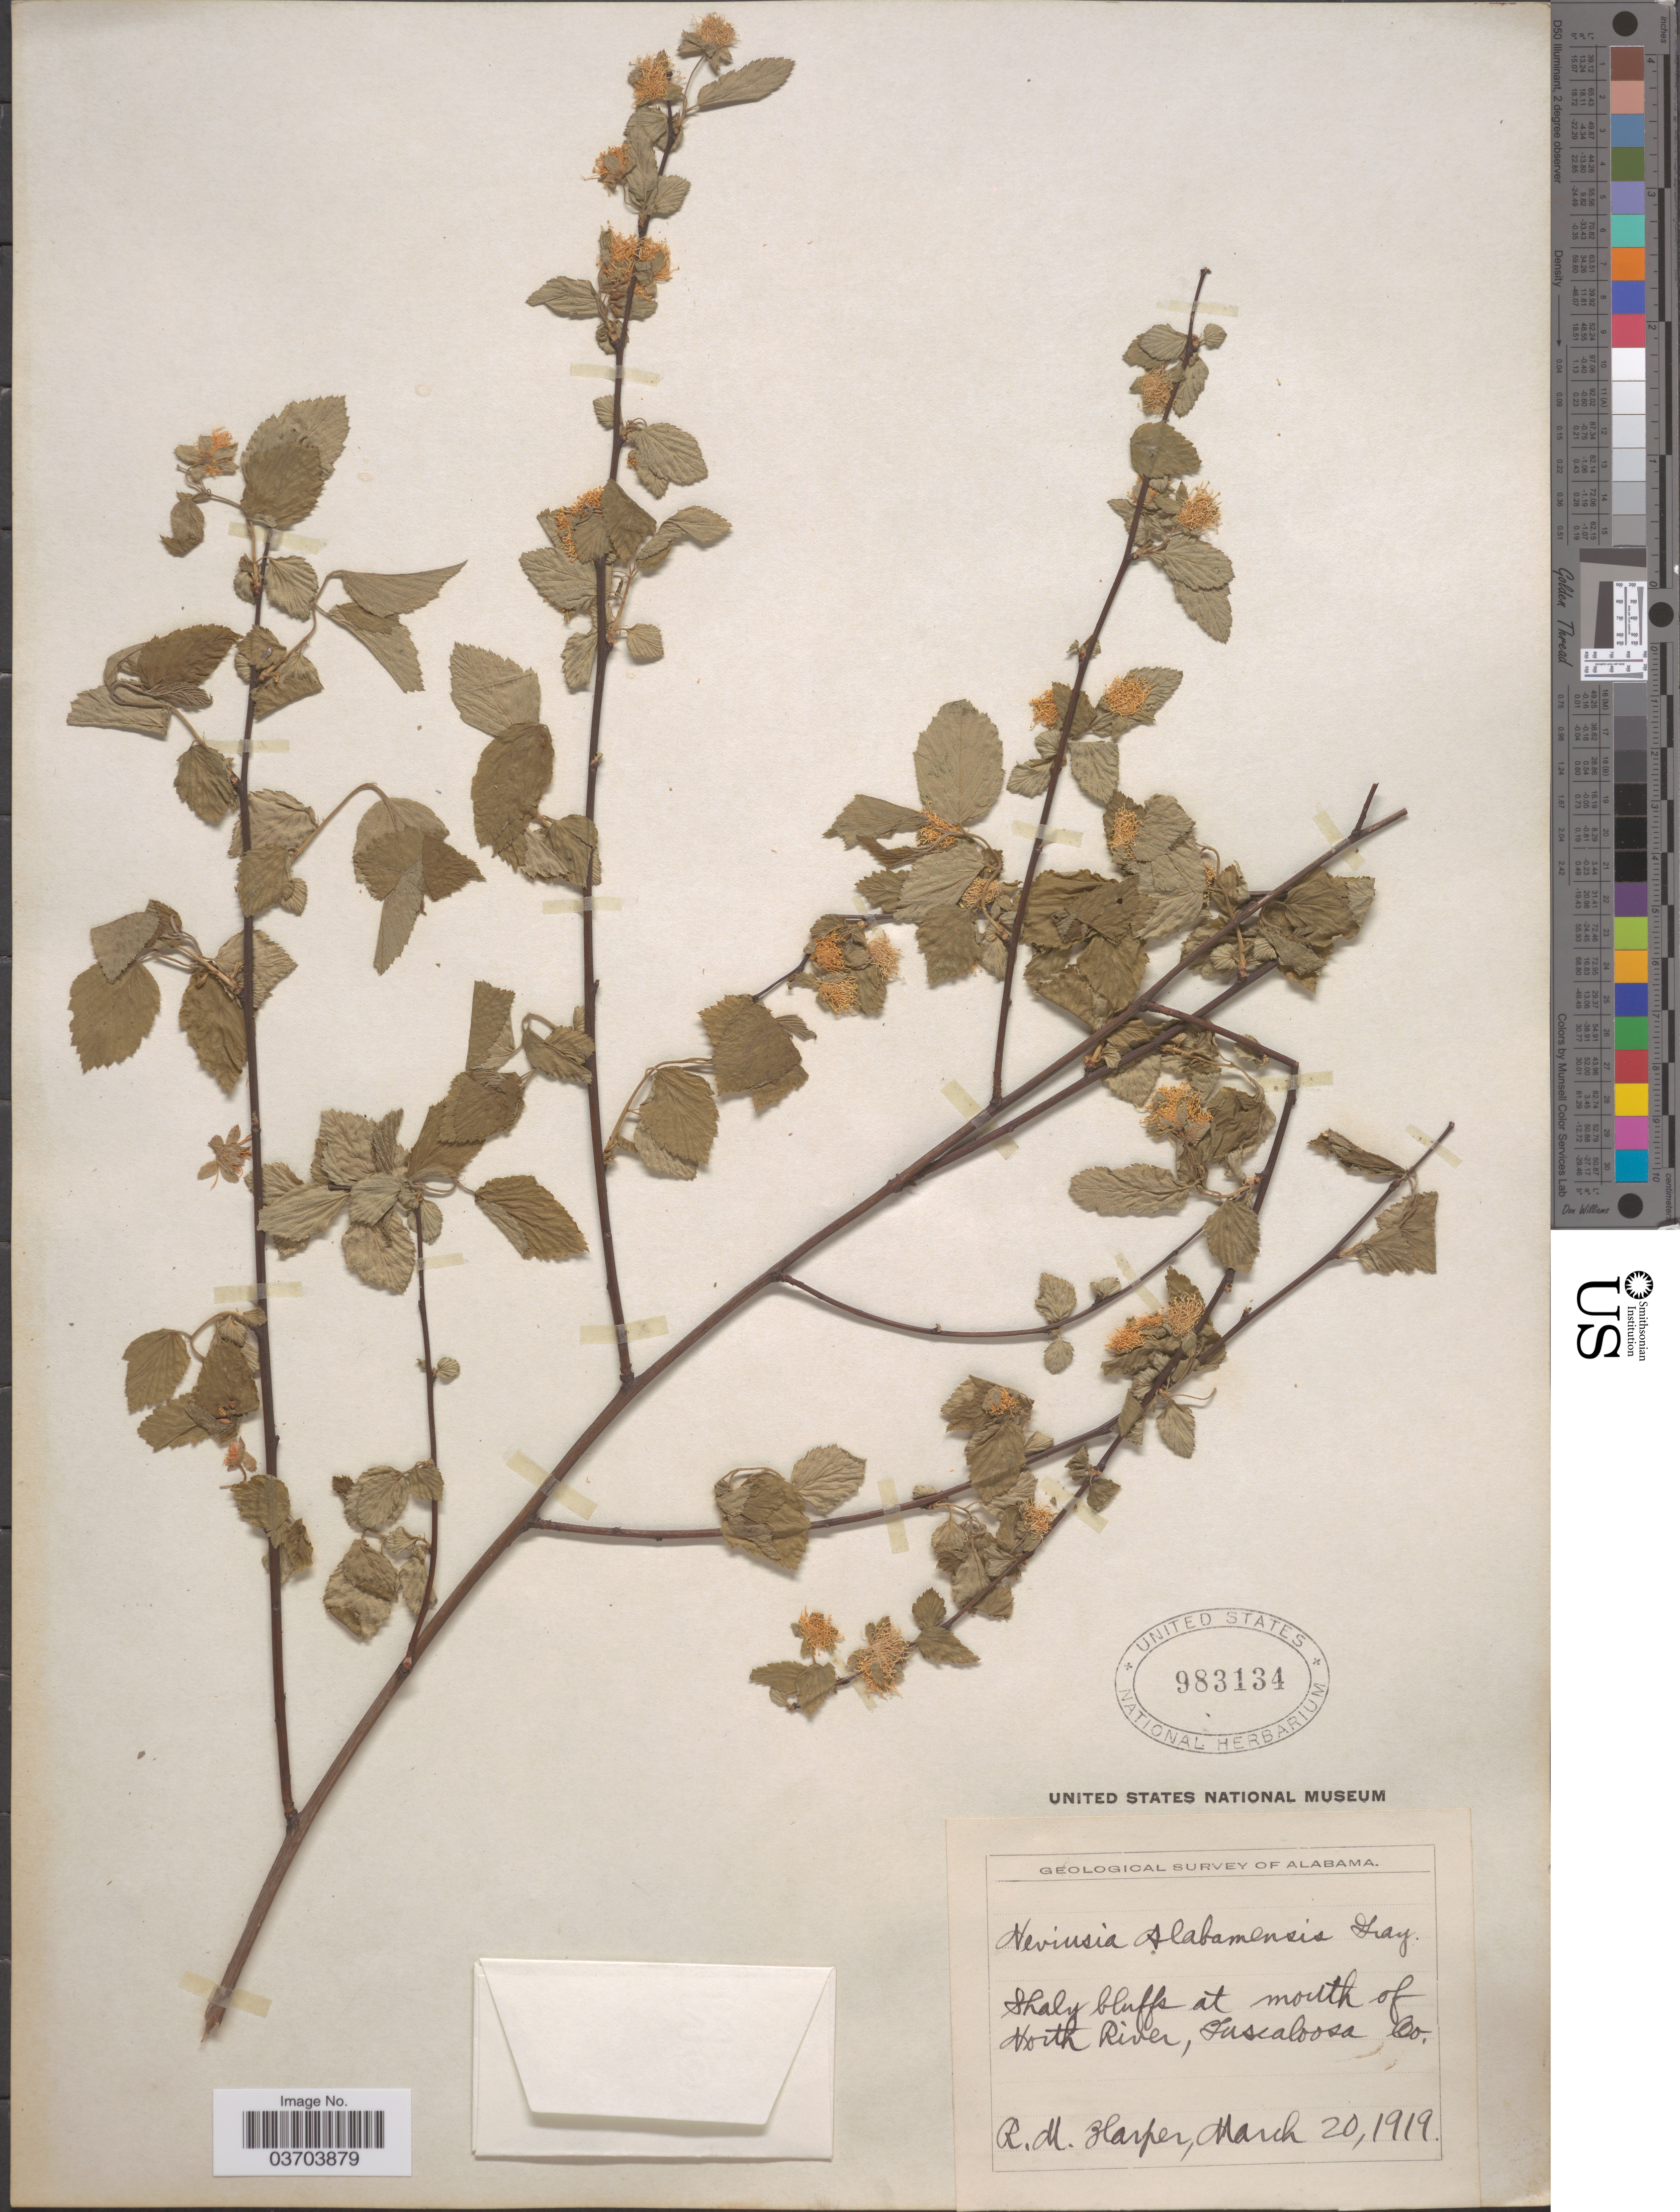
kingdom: Plantae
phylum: Tracheophyta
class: Magnoliopsida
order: Rosales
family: Rosaceae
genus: Neviusia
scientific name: Neviusia alabamensis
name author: A. Gray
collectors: R. Harper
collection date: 1919-03-20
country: United States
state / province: Alabama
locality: Shaly bluffs at mouth of North River, Tuscaloosa Co.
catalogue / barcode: US 983134